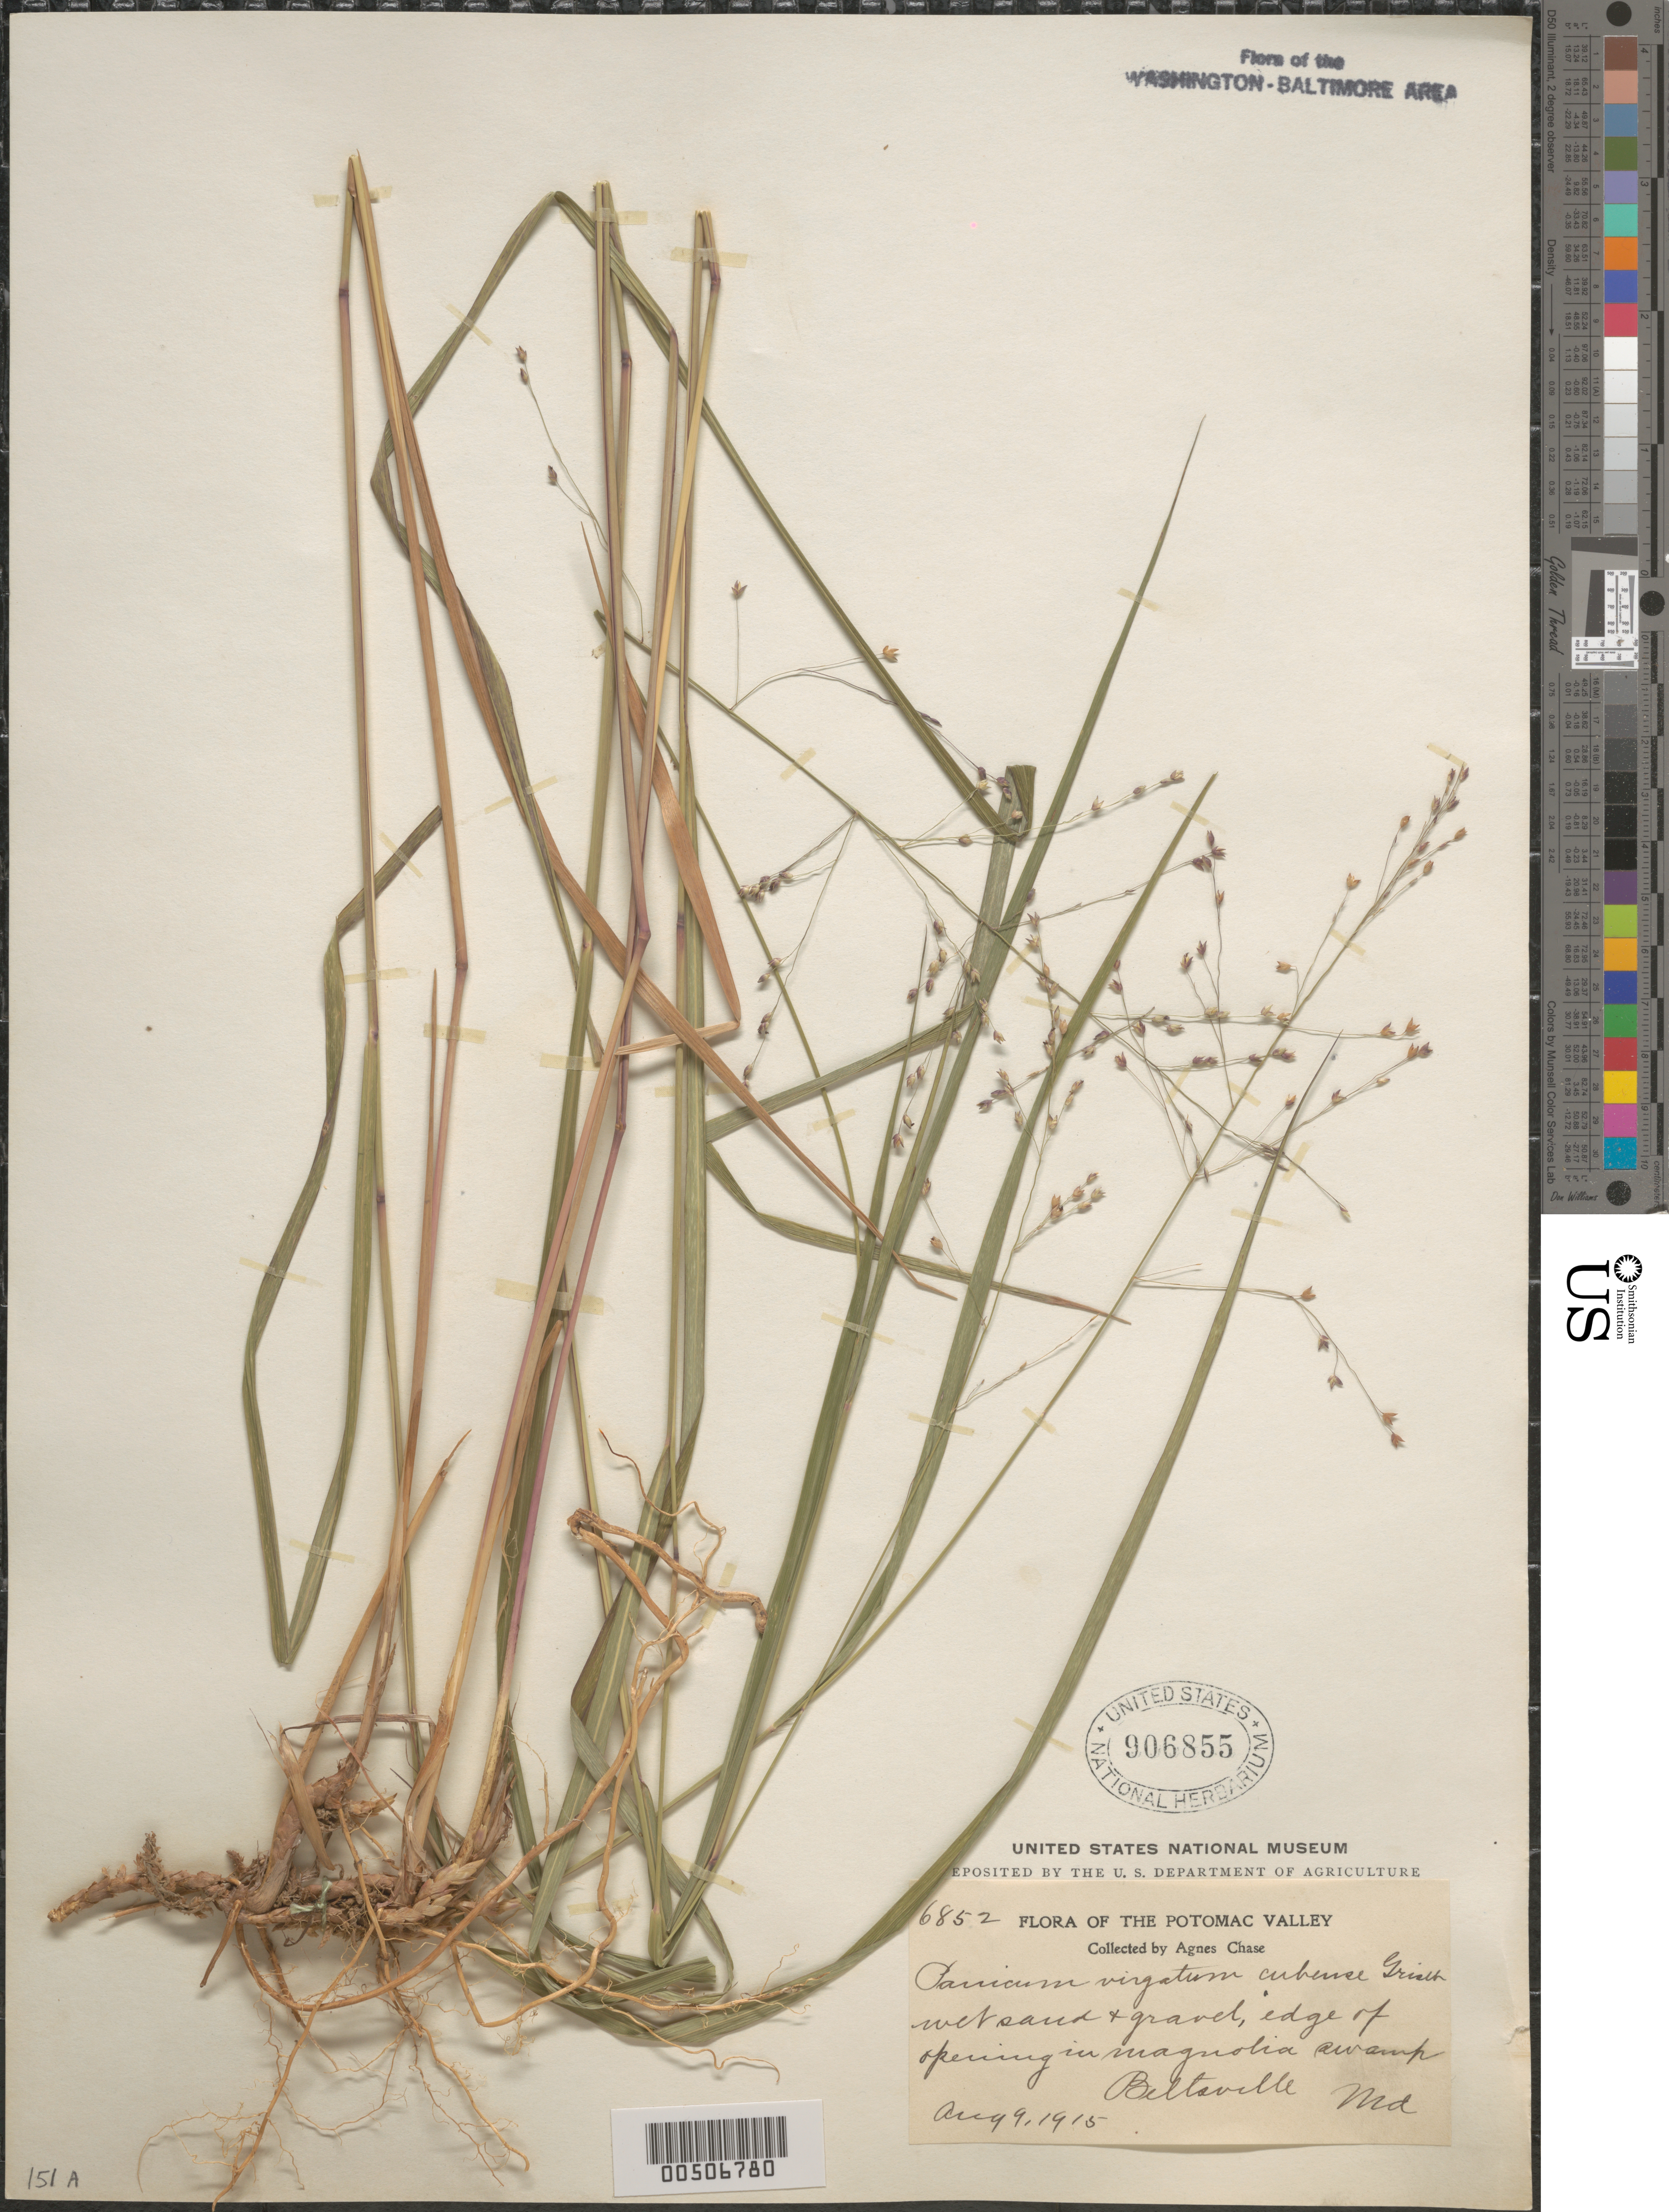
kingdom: Plantae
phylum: Tracheophyta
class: Liliopsida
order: Poales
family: Poaceae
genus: Panicum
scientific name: Panicum virgatum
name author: L.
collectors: A. Chase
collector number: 6852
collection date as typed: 09 Aug 1915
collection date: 1915-08-09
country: United States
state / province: Maryland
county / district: Prince George's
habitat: Magnolia swamp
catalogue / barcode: US 906855